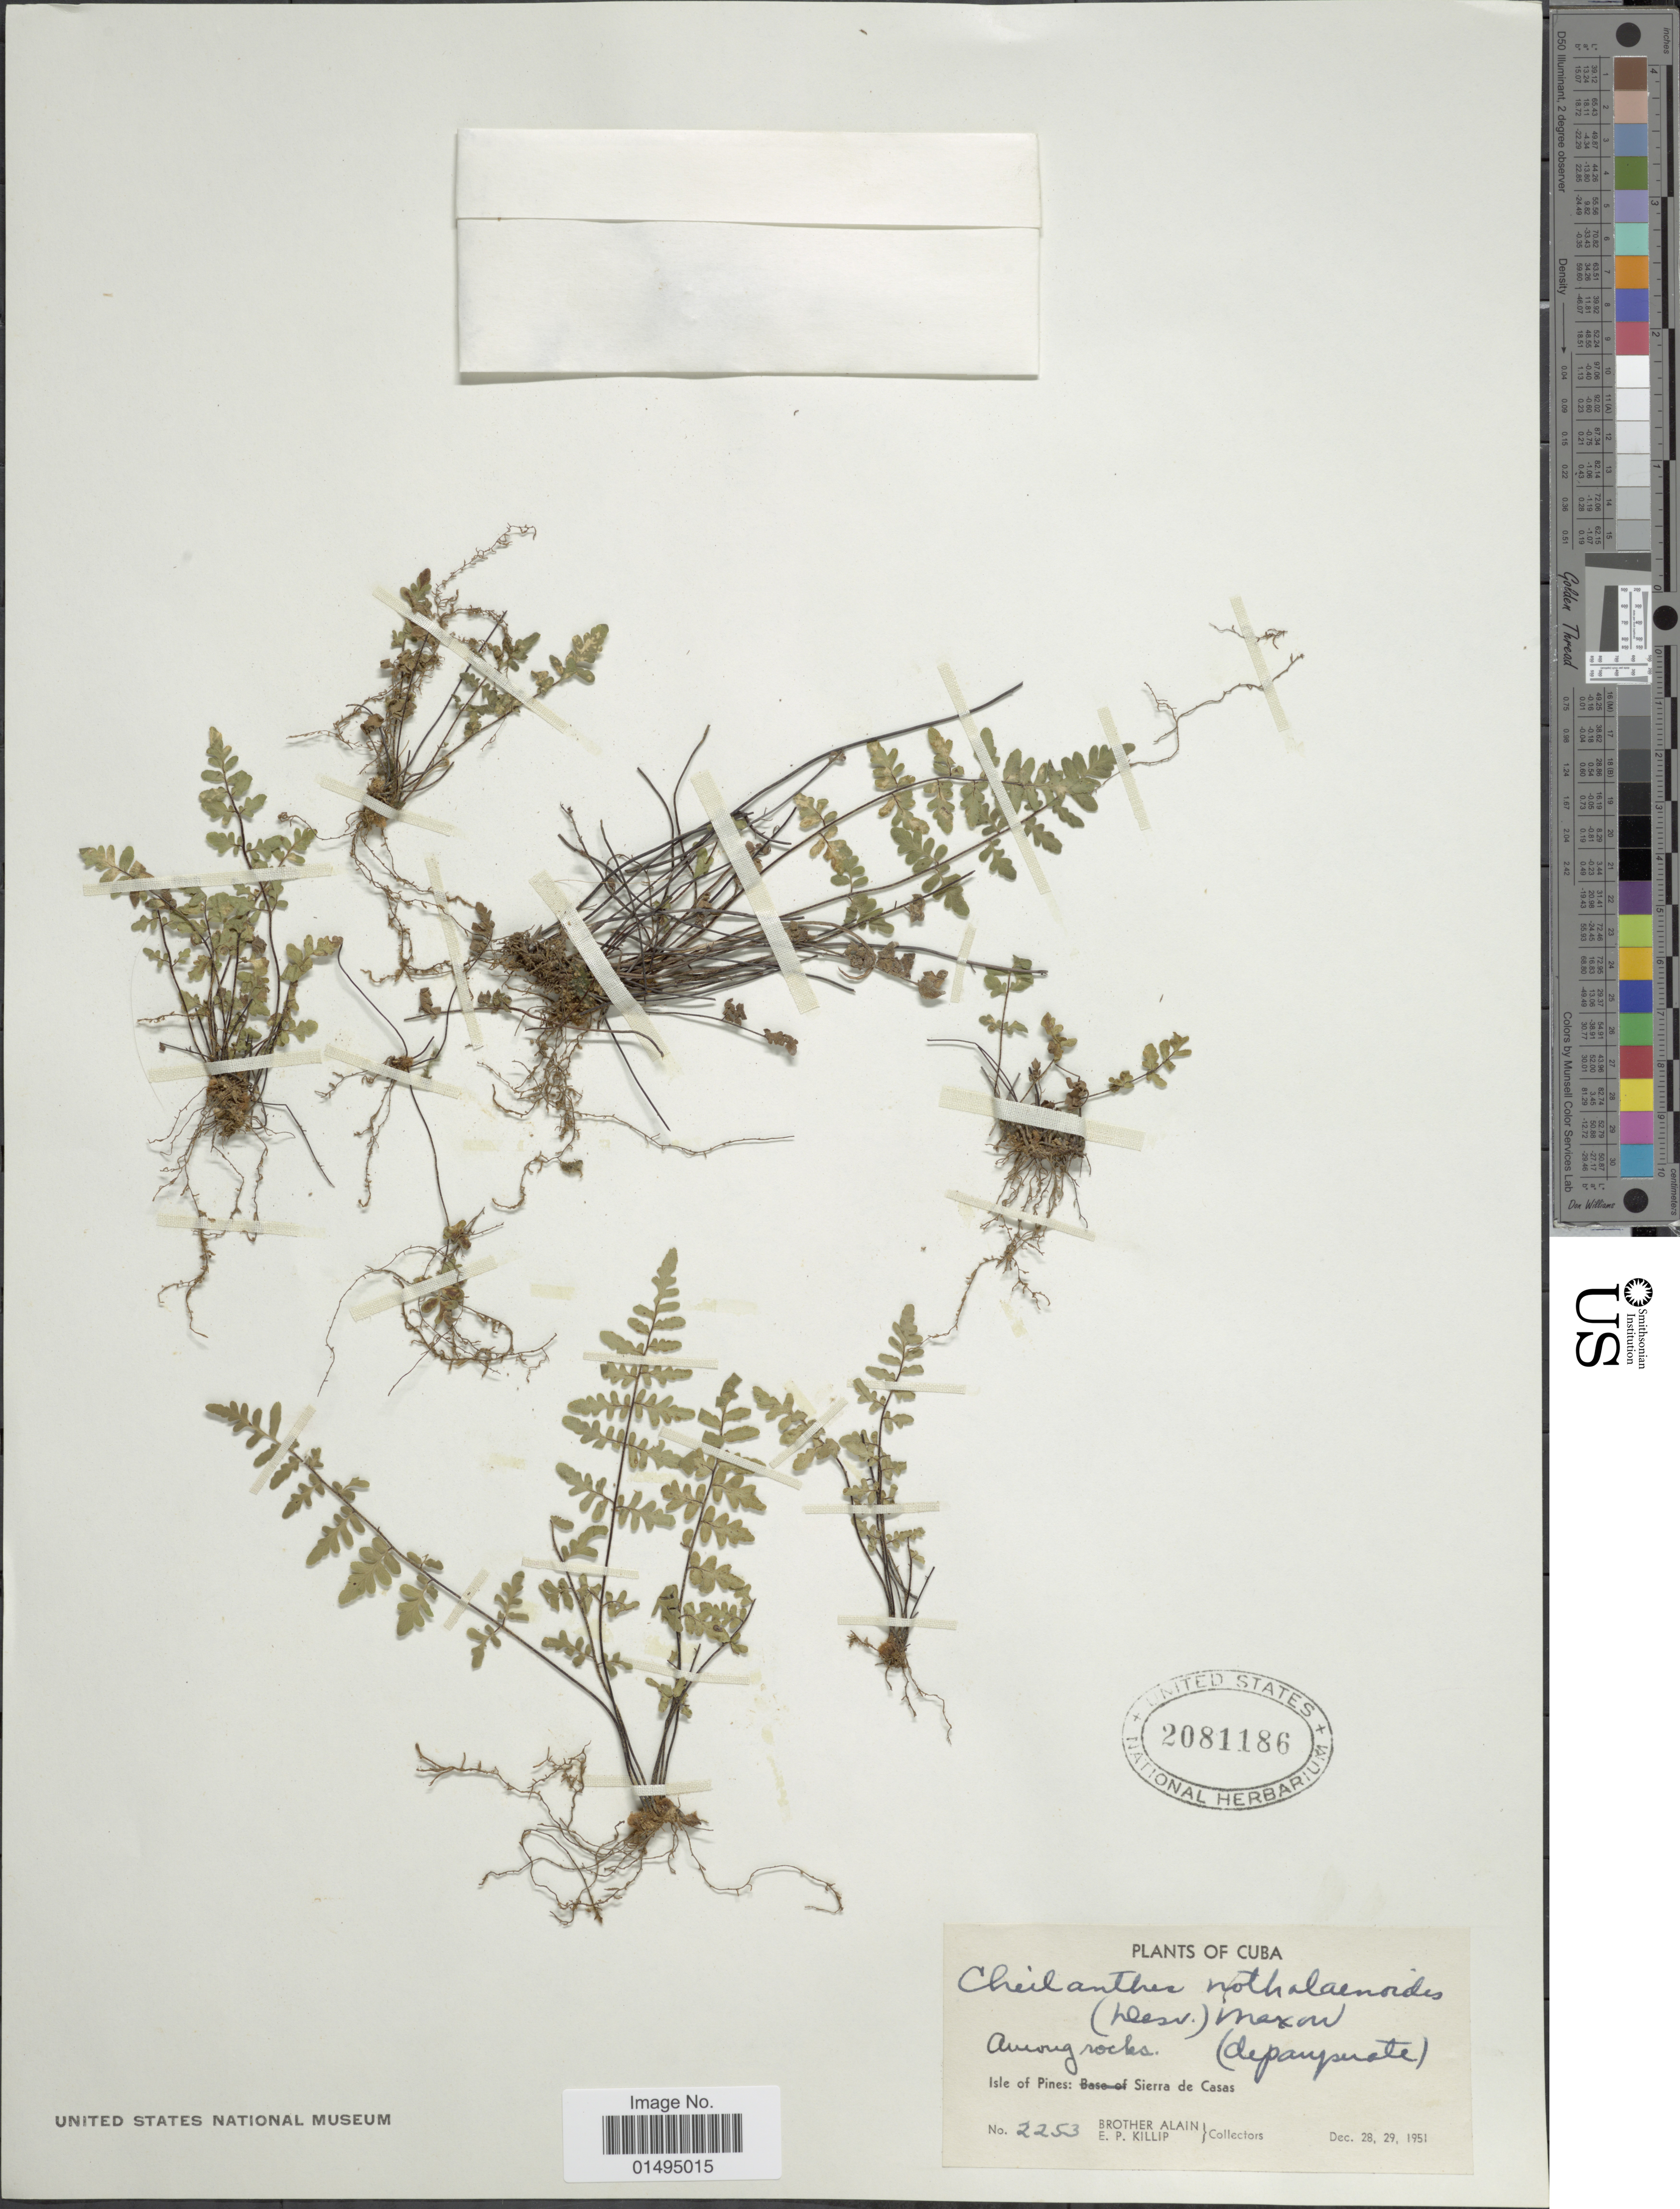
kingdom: Plantae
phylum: Tracheophyta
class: Polypodiopsida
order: Polypodiales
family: Pteridaceae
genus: Myriopteris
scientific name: Myriopteris notholaenoides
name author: (Desv.) Grusz & Windham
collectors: Bro. Alain - DO NOT USE & E. P. Killip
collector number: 2253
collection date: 1951-12-28/1951-12-29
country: Cuba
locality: Isle of Pines: Sierra de Casas, Cuba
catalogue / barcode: US 2081186